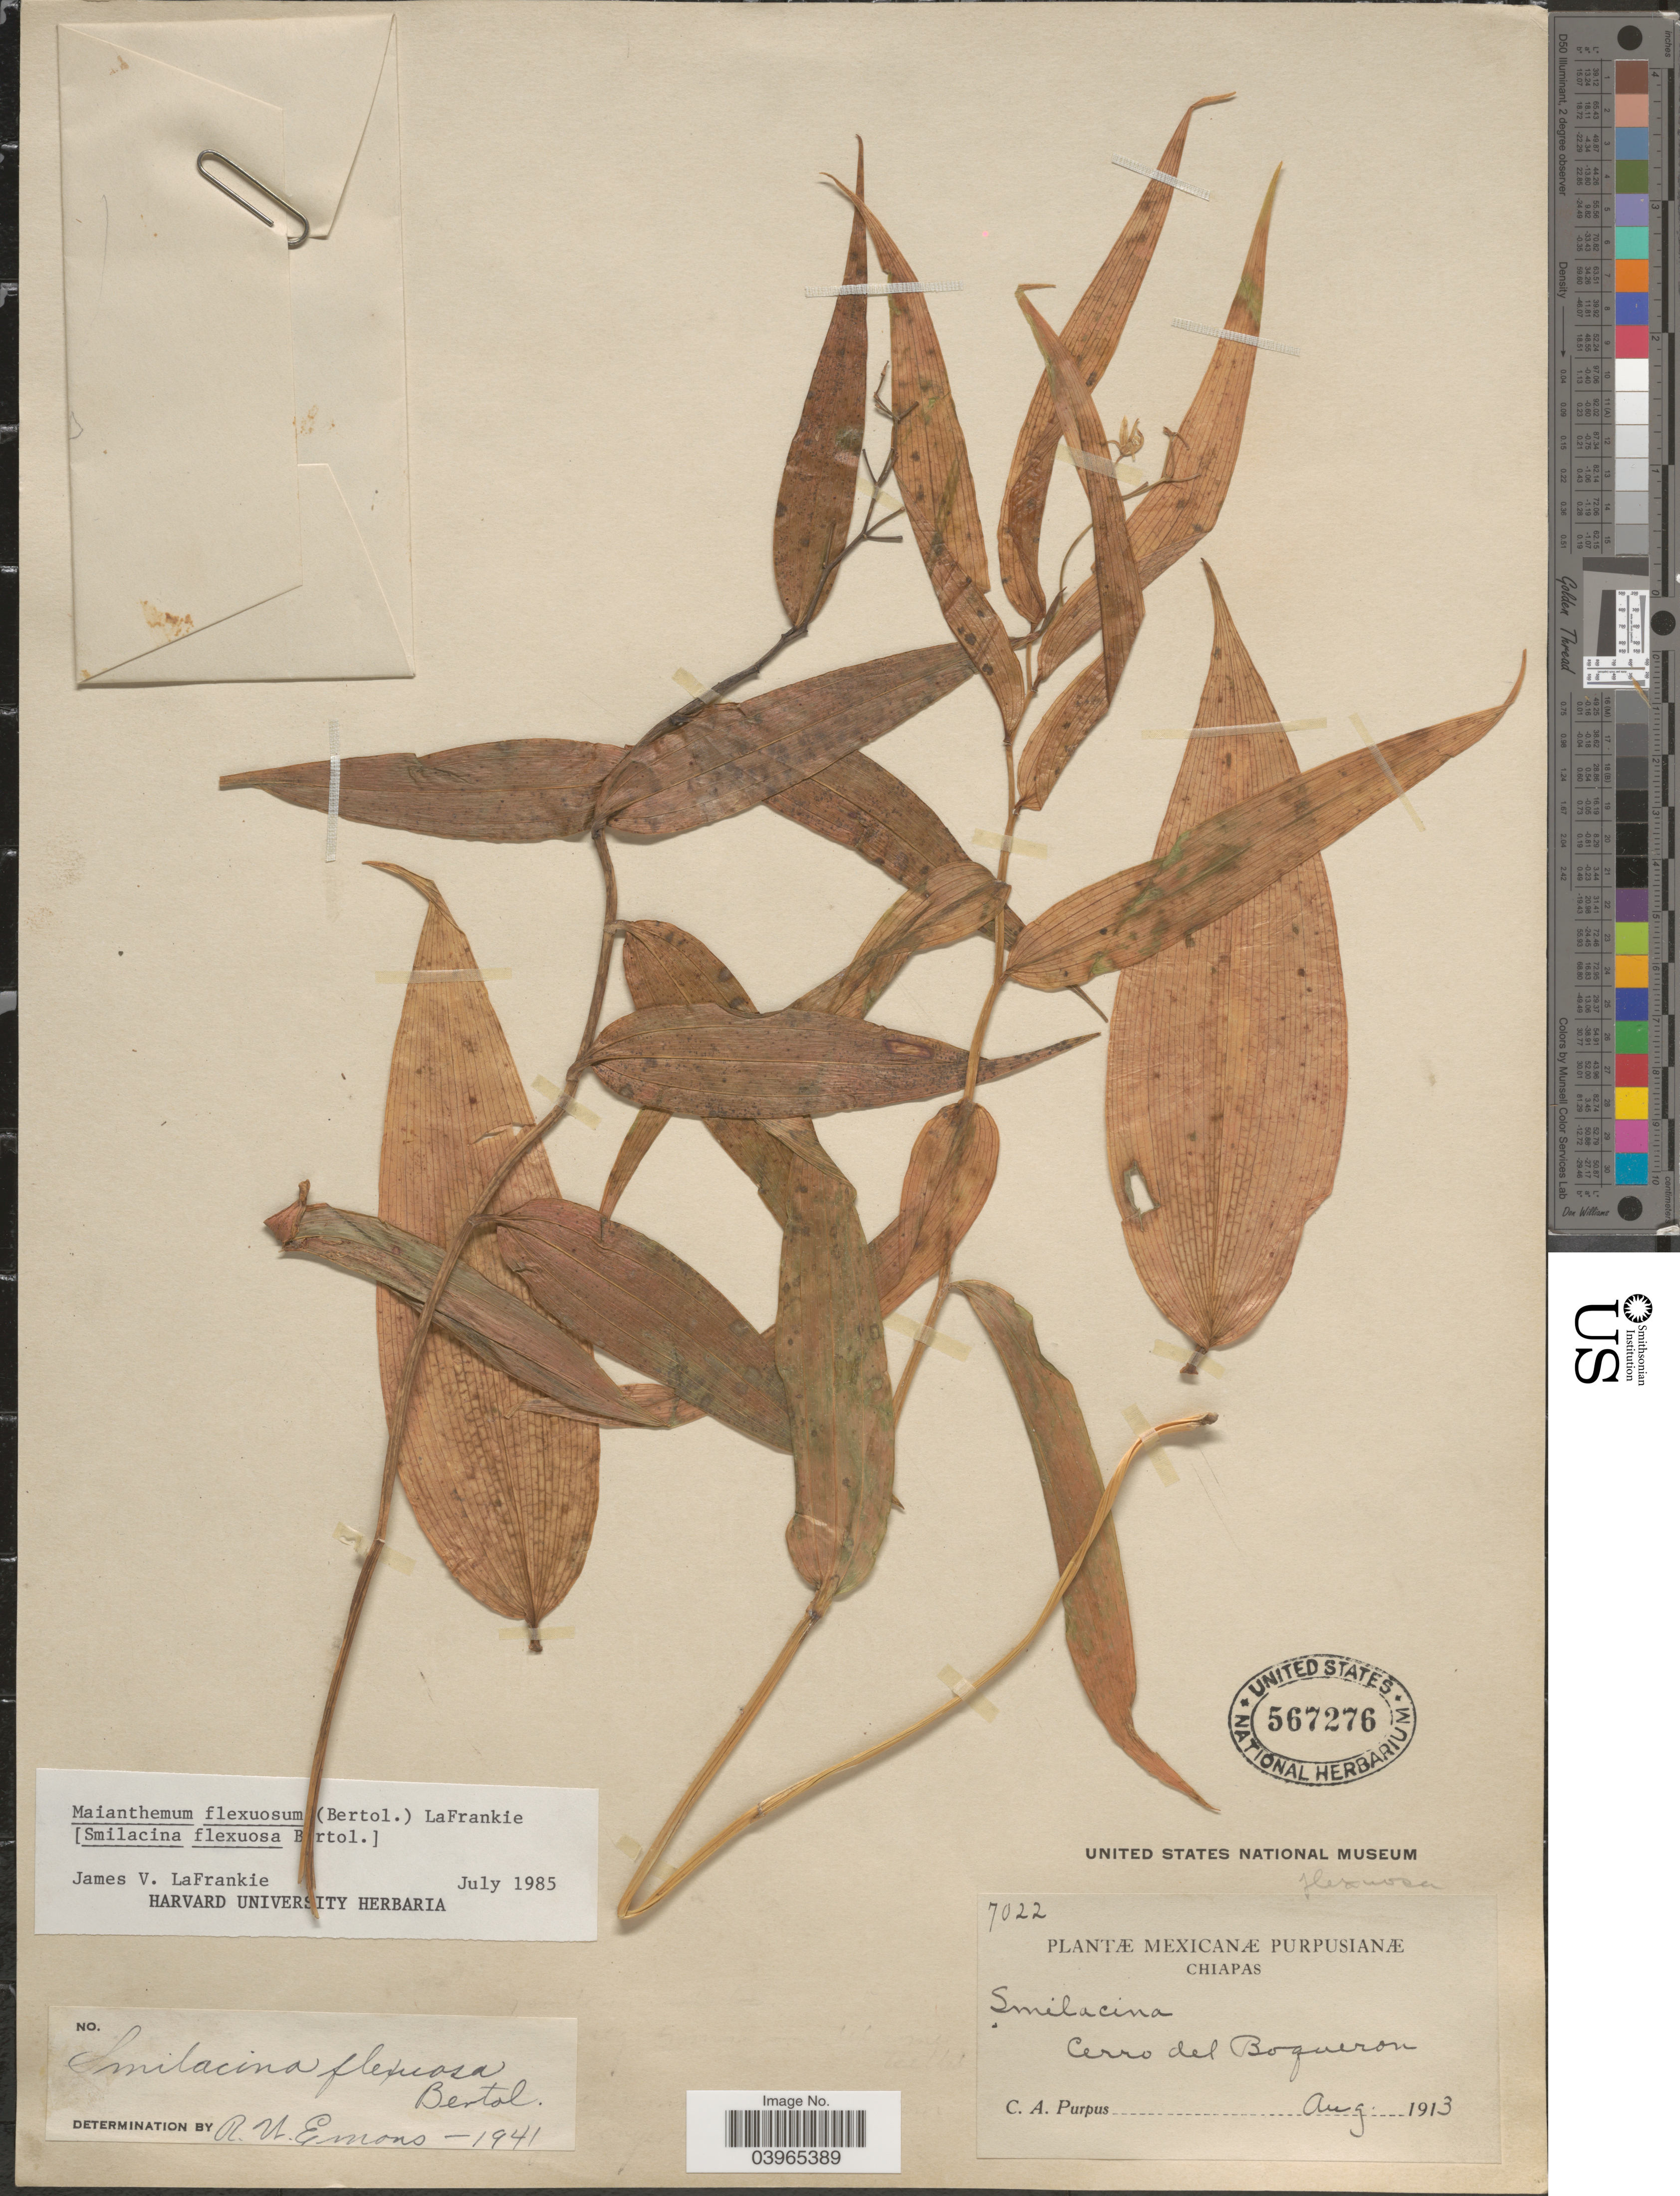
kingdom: Plantae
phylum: Tracheophyta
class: Liliopsida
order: Asparagales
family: Asparagaceae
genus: Maianthemum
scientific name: Maianthemum flexuosum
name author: (Bertol.) LaFrankie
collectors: C. A. Purpus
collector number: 7022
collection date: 1913-08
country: Mexico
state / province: Chiapas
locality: Cerro del Boqueron.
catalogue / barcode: US 567276